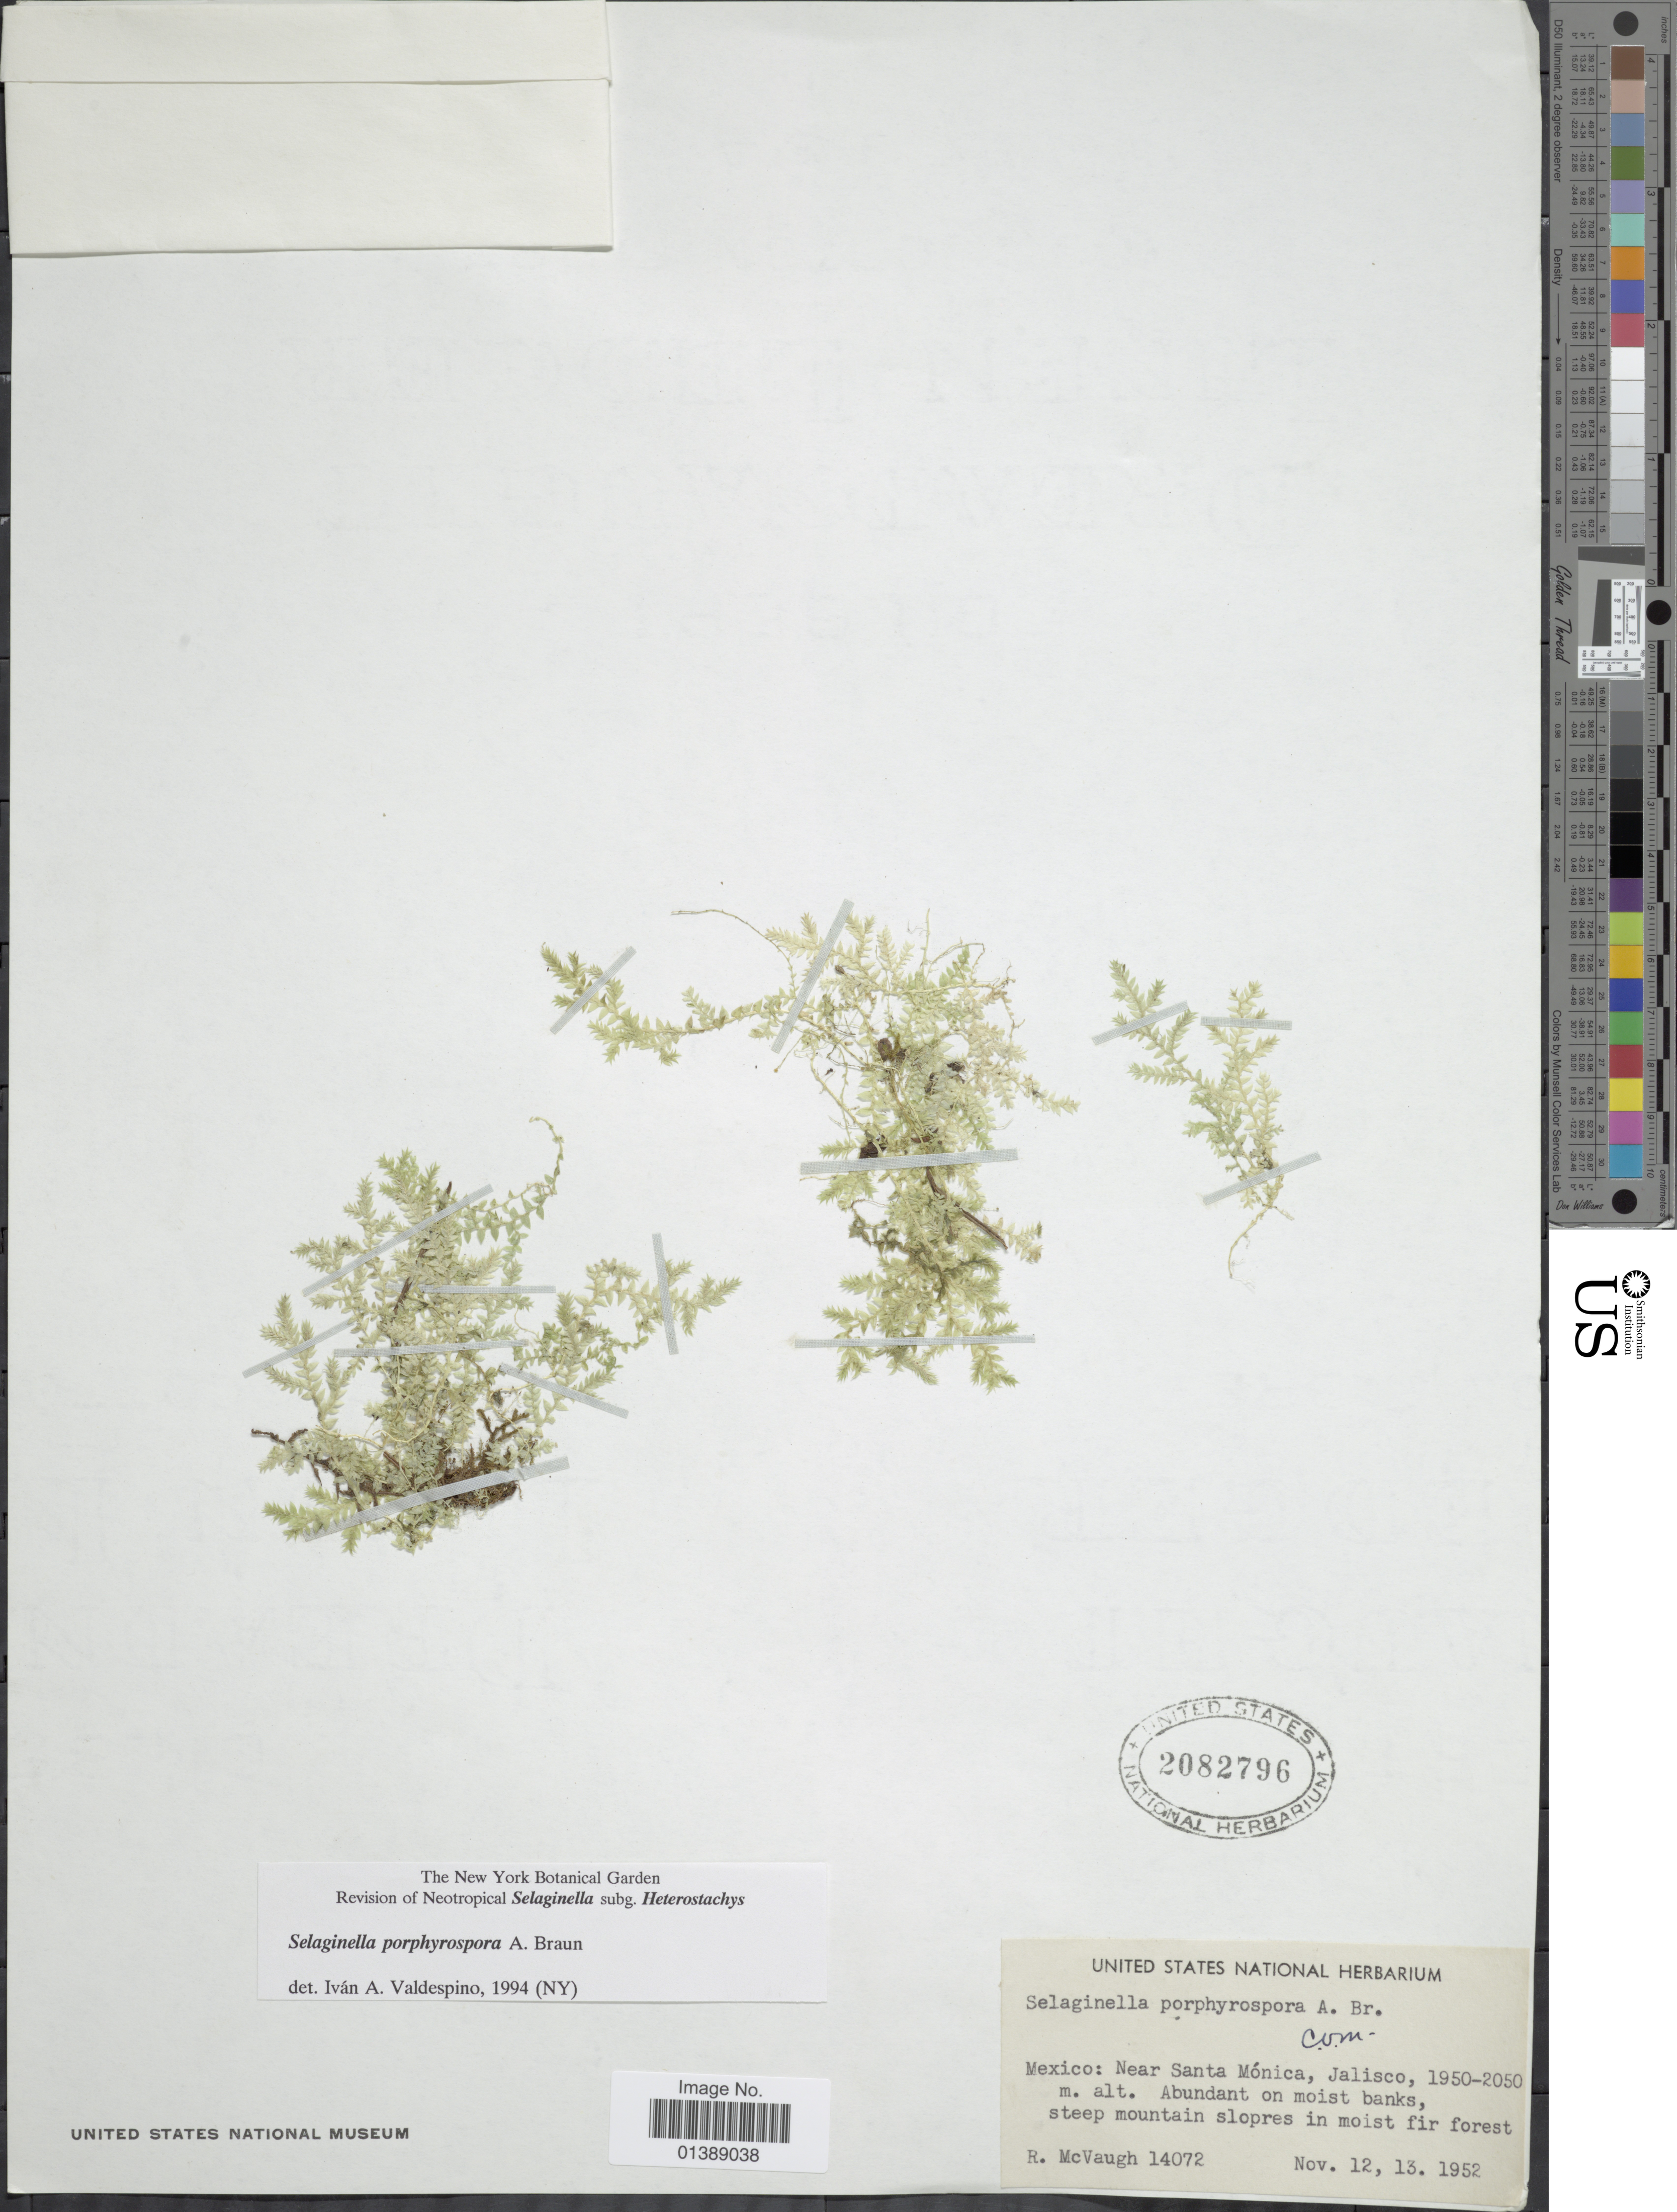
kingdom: Plantae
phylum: Tracheophyta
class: Lycopodiopsida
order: Selaginellales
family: Selaginellaceae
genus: Selaginella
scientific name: Selaginella porphyrospora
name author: A. Braun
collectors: R. McVaugh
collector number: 14072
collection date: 1952-11-12/1952-11-13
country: Mexico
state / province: Jalisco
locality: Near Santa Mónica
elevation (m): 1950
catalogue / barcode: US 2082796